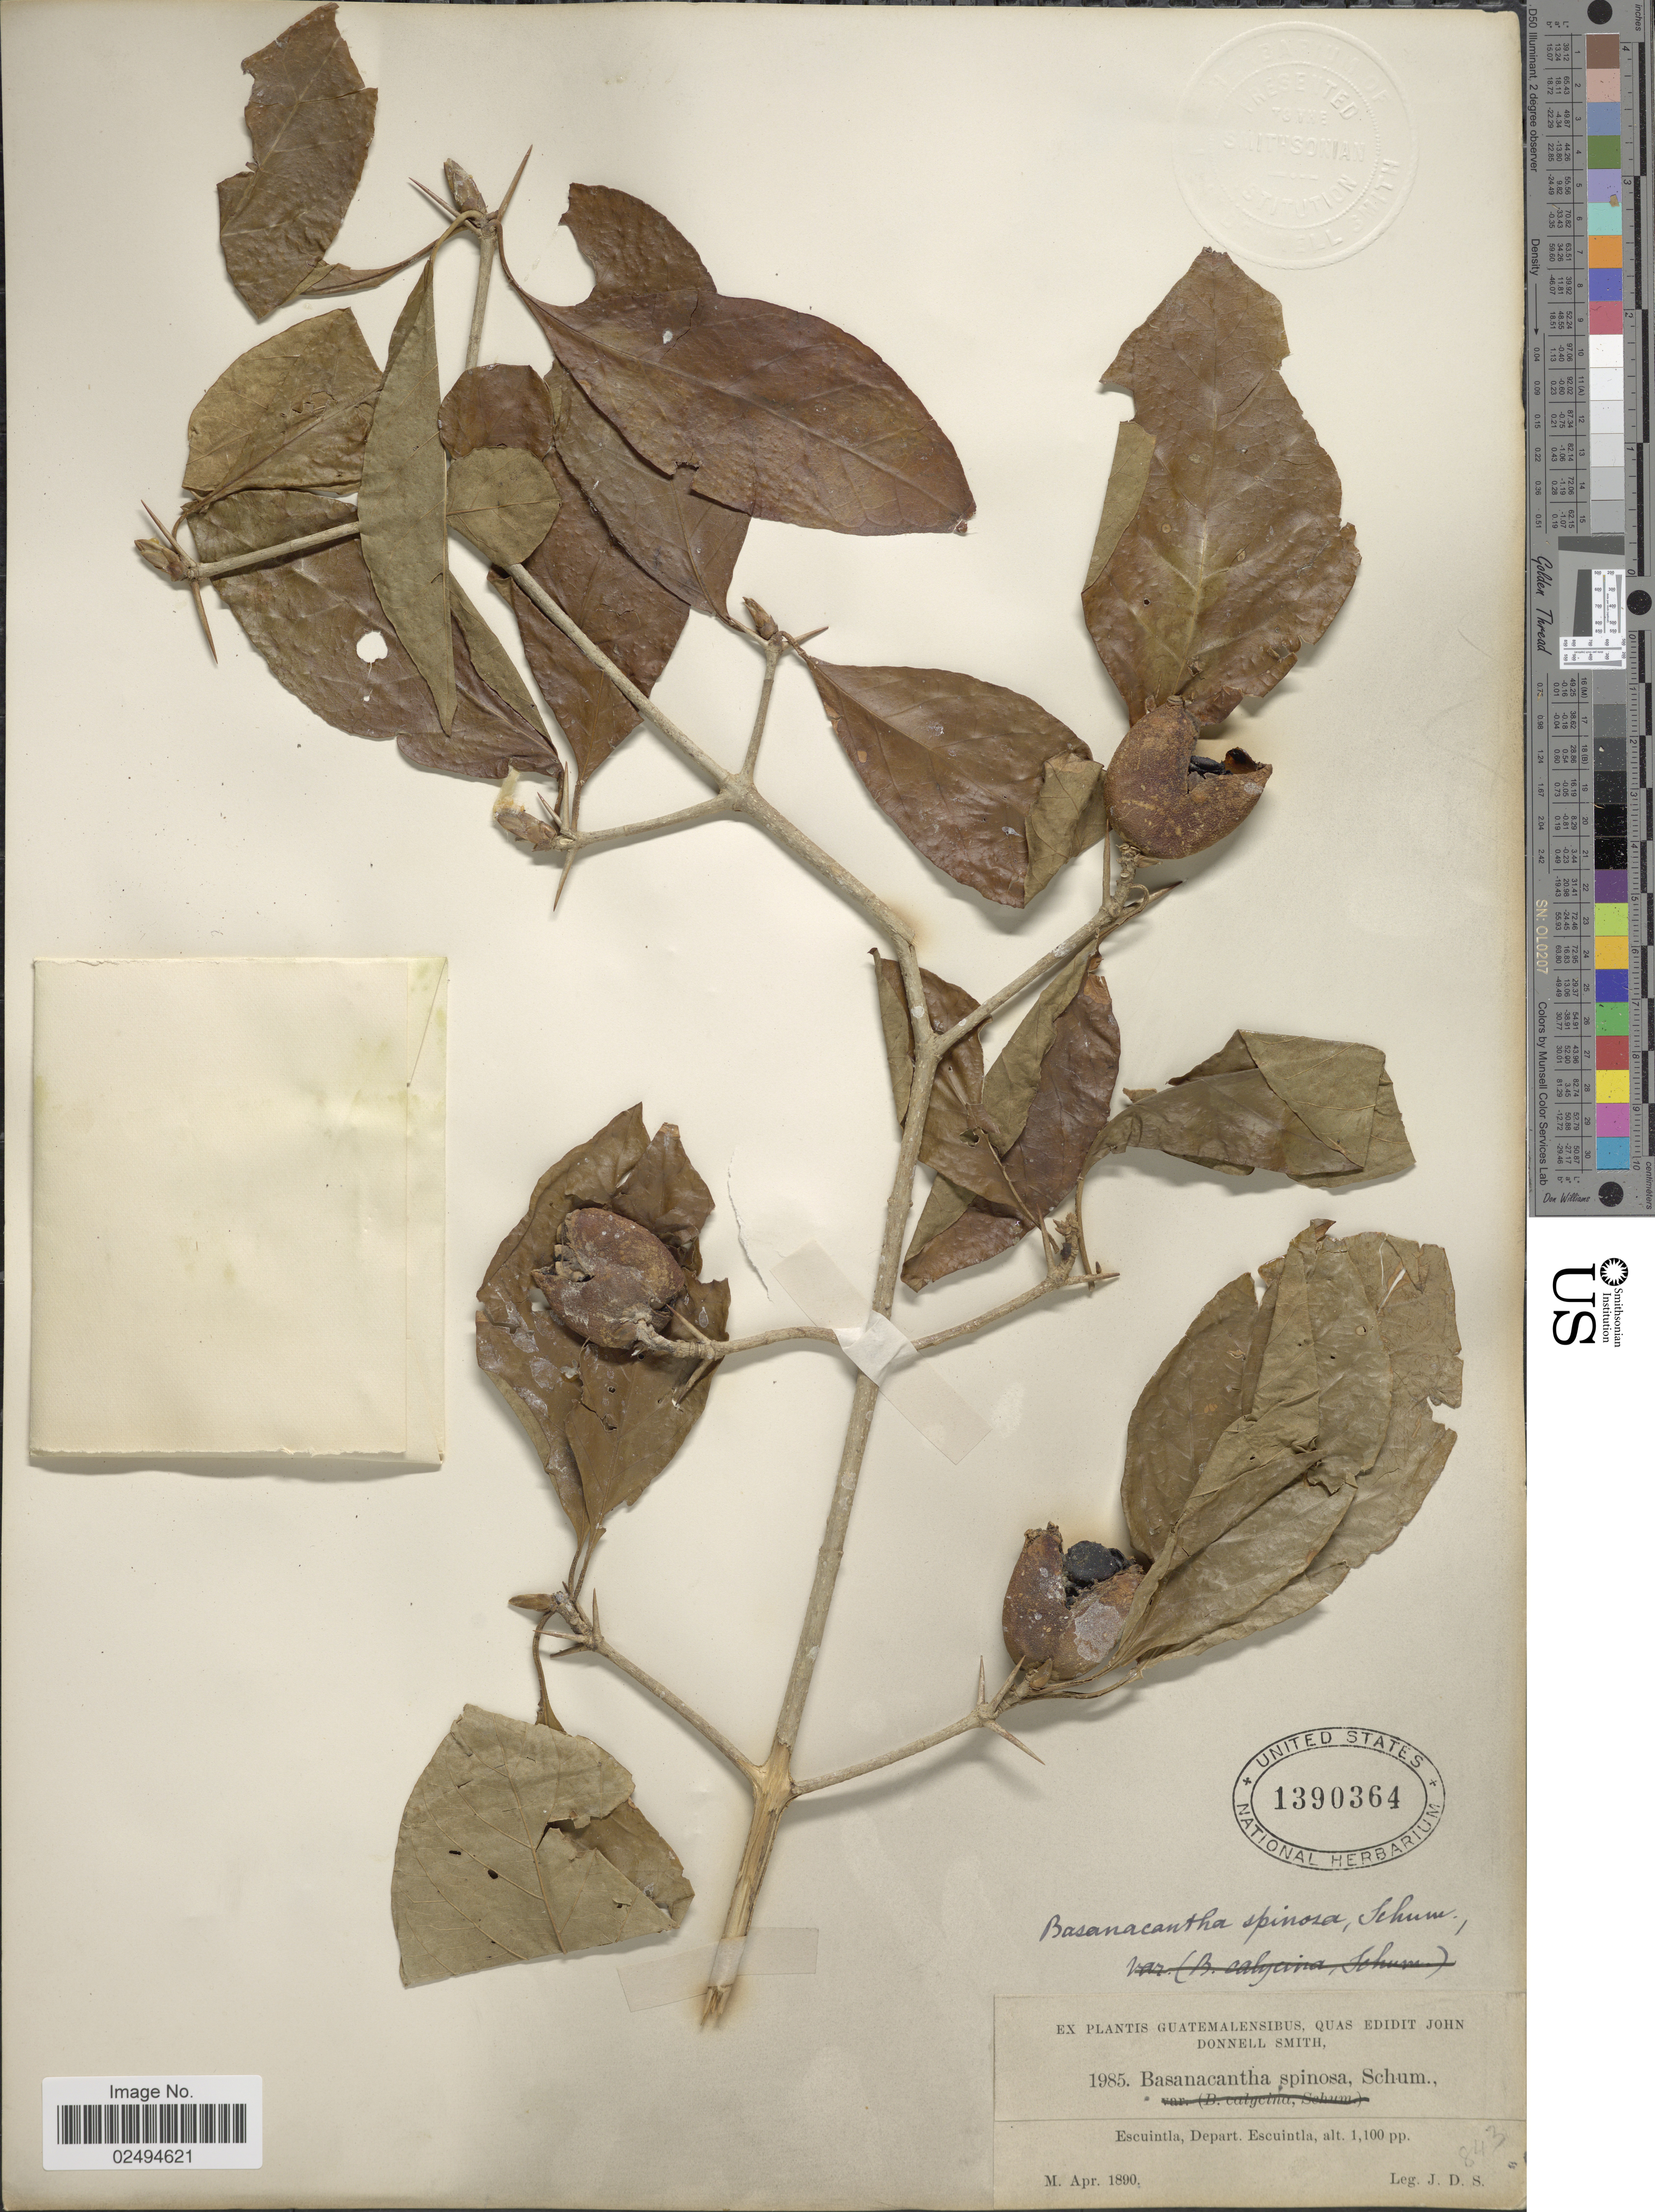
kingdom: Plantae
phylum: Tracheophyta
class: Magnoliopsida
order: Gentianales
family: Rubiaceae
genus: Randia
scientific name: Randia armata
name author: (Sw.) DC.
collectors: J. Donnell Smith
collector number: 1985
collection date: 1890-04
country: Guatemala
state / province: Escuintla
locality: Escuintla, Depart. Escuintla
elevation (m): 335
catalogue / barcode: US 1390364